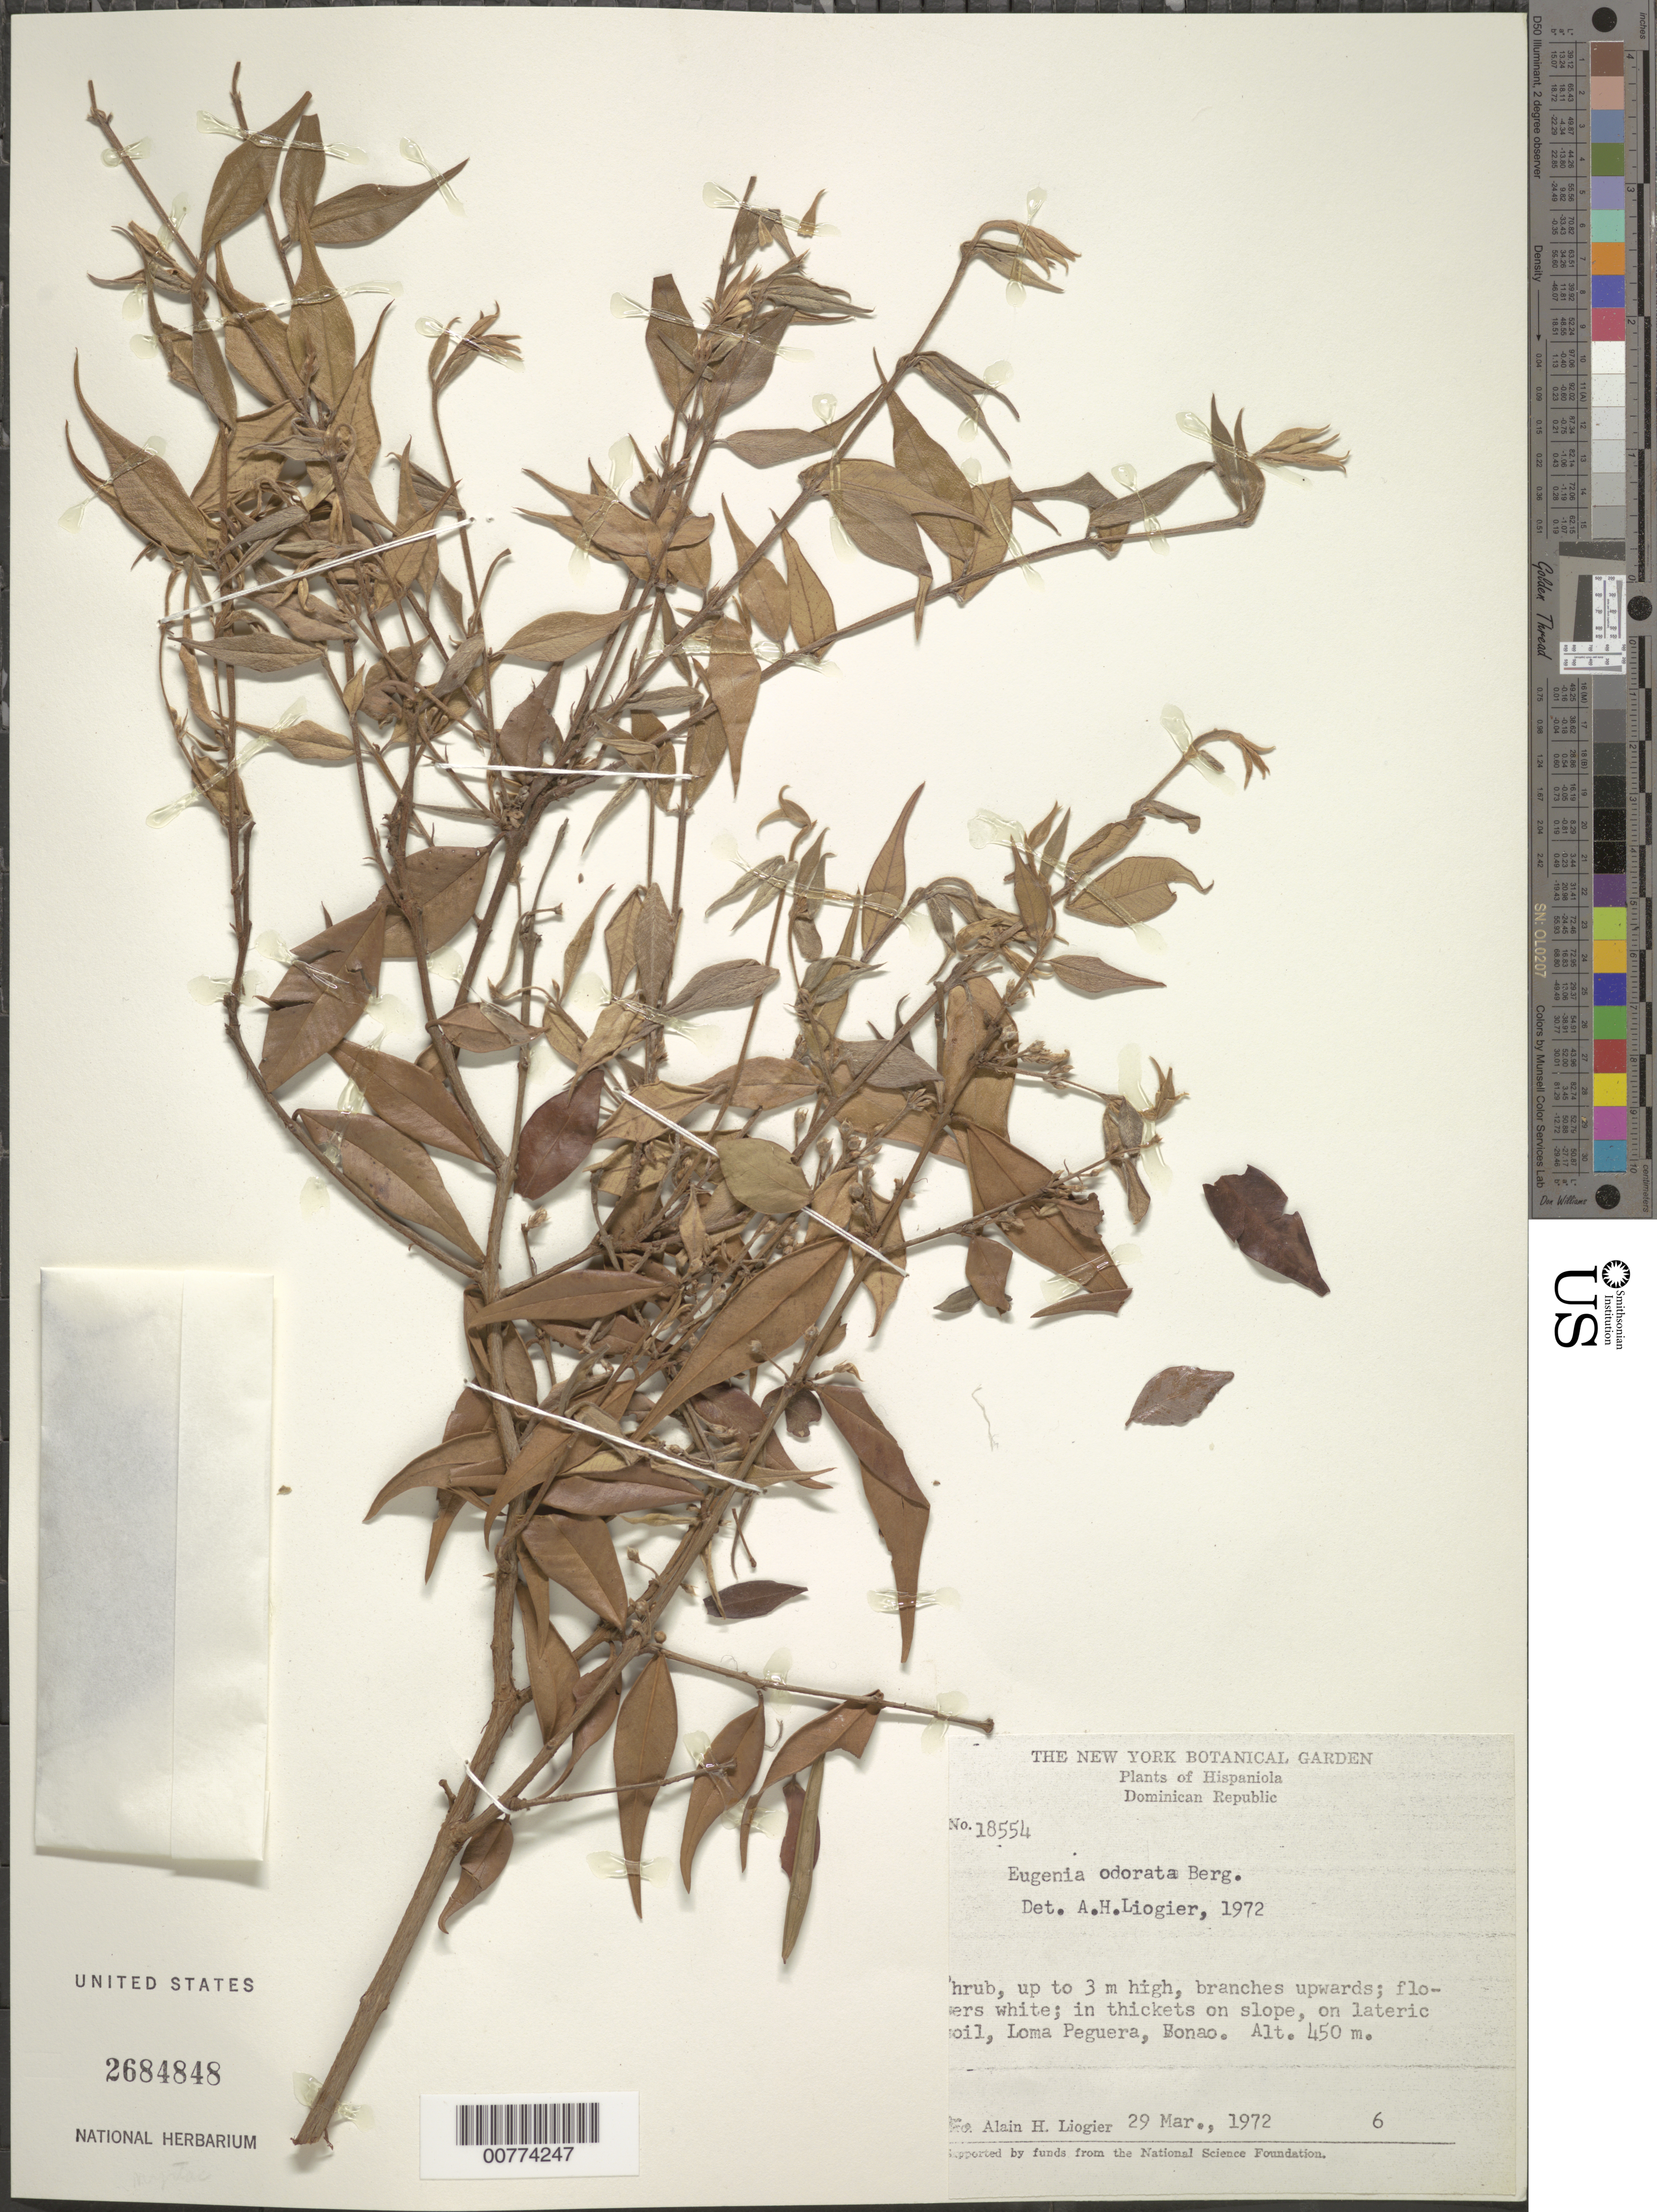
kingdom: Plantae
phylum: Tracheophyta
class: Magnoliopsida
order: Myrtales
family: Myrtaceae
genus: Eugenia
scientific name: Eugenia isabeliana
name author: Kiaersk.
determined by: Liogier, Alain H.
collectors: A. H. Liogier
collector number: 18554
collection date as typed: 29 Mar 1972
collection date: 1972-03-29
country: Dominican Republic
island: Hispaniola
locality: Bonao, Loma Peguera.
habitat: In thickets on slope, on lateric soil.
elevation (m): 450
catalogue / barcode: US 2684848